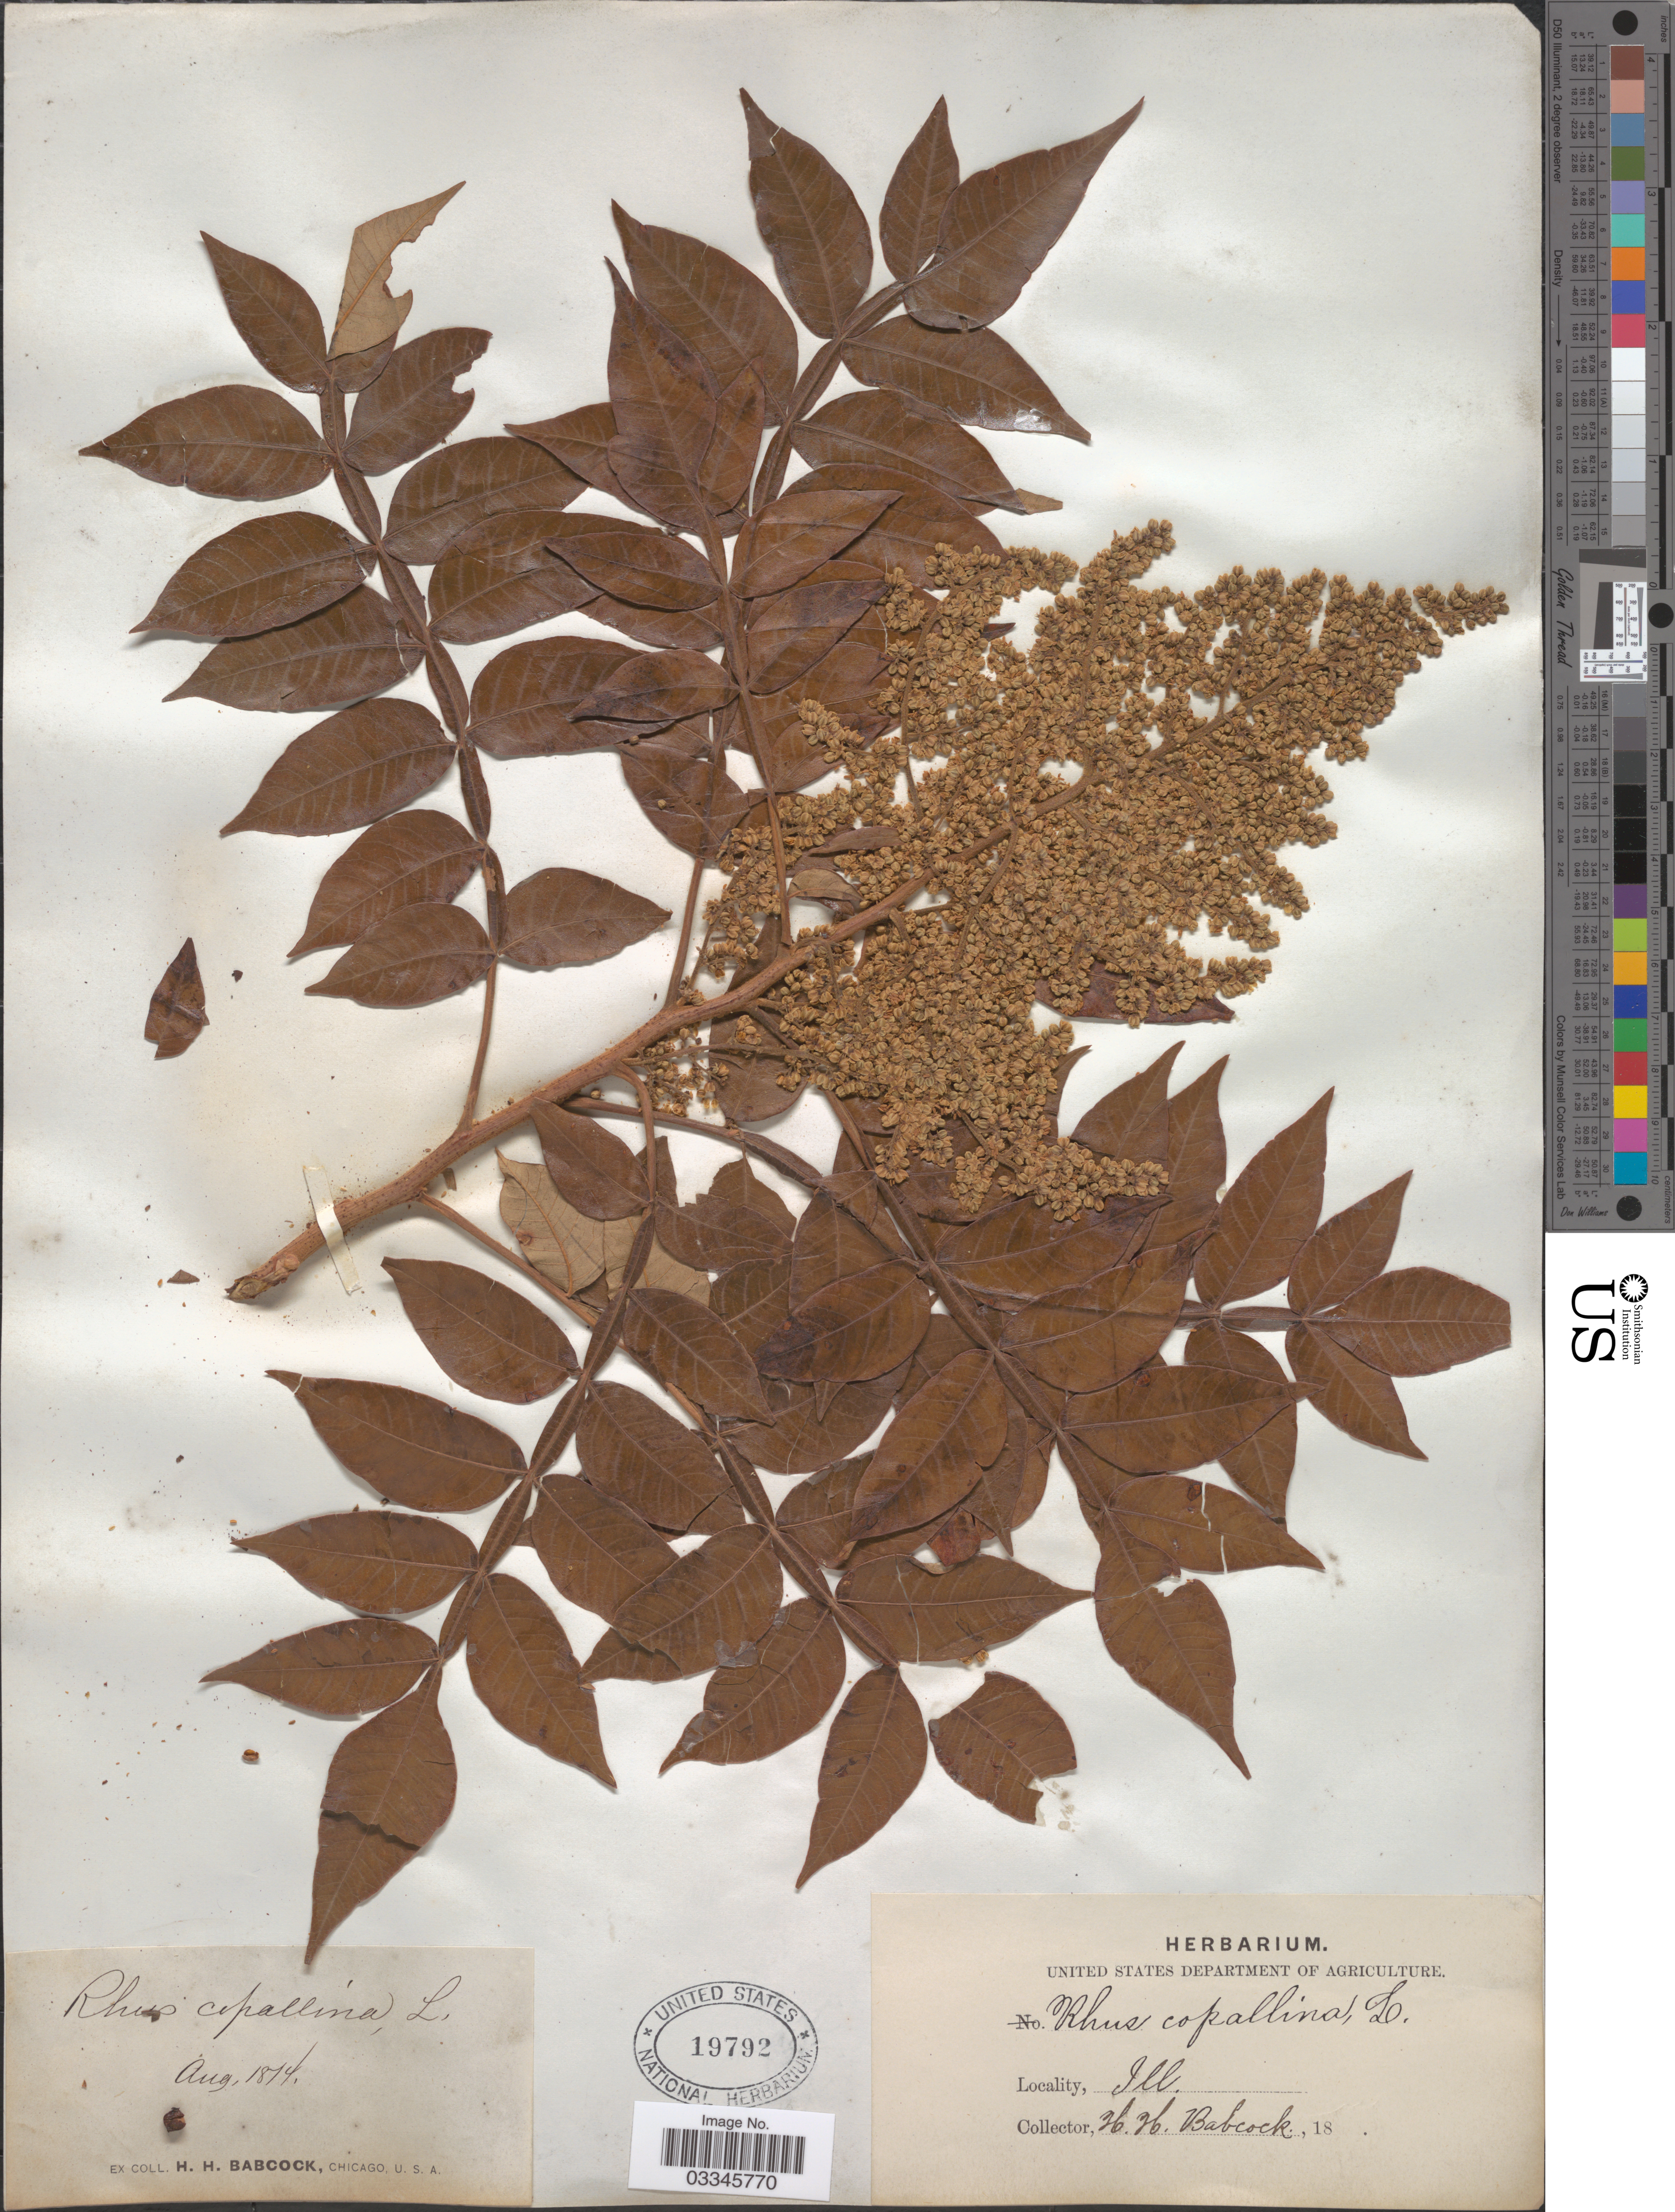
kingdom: Plantae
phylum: Tracheophyta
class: Magnoliopsida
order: Sapindales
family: Anacardiaceae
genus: Rhus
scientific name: Rhus copallinum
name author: L.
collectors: H. Babcock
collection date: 1874-08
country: United States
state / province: Illinois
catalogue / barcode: US 19792